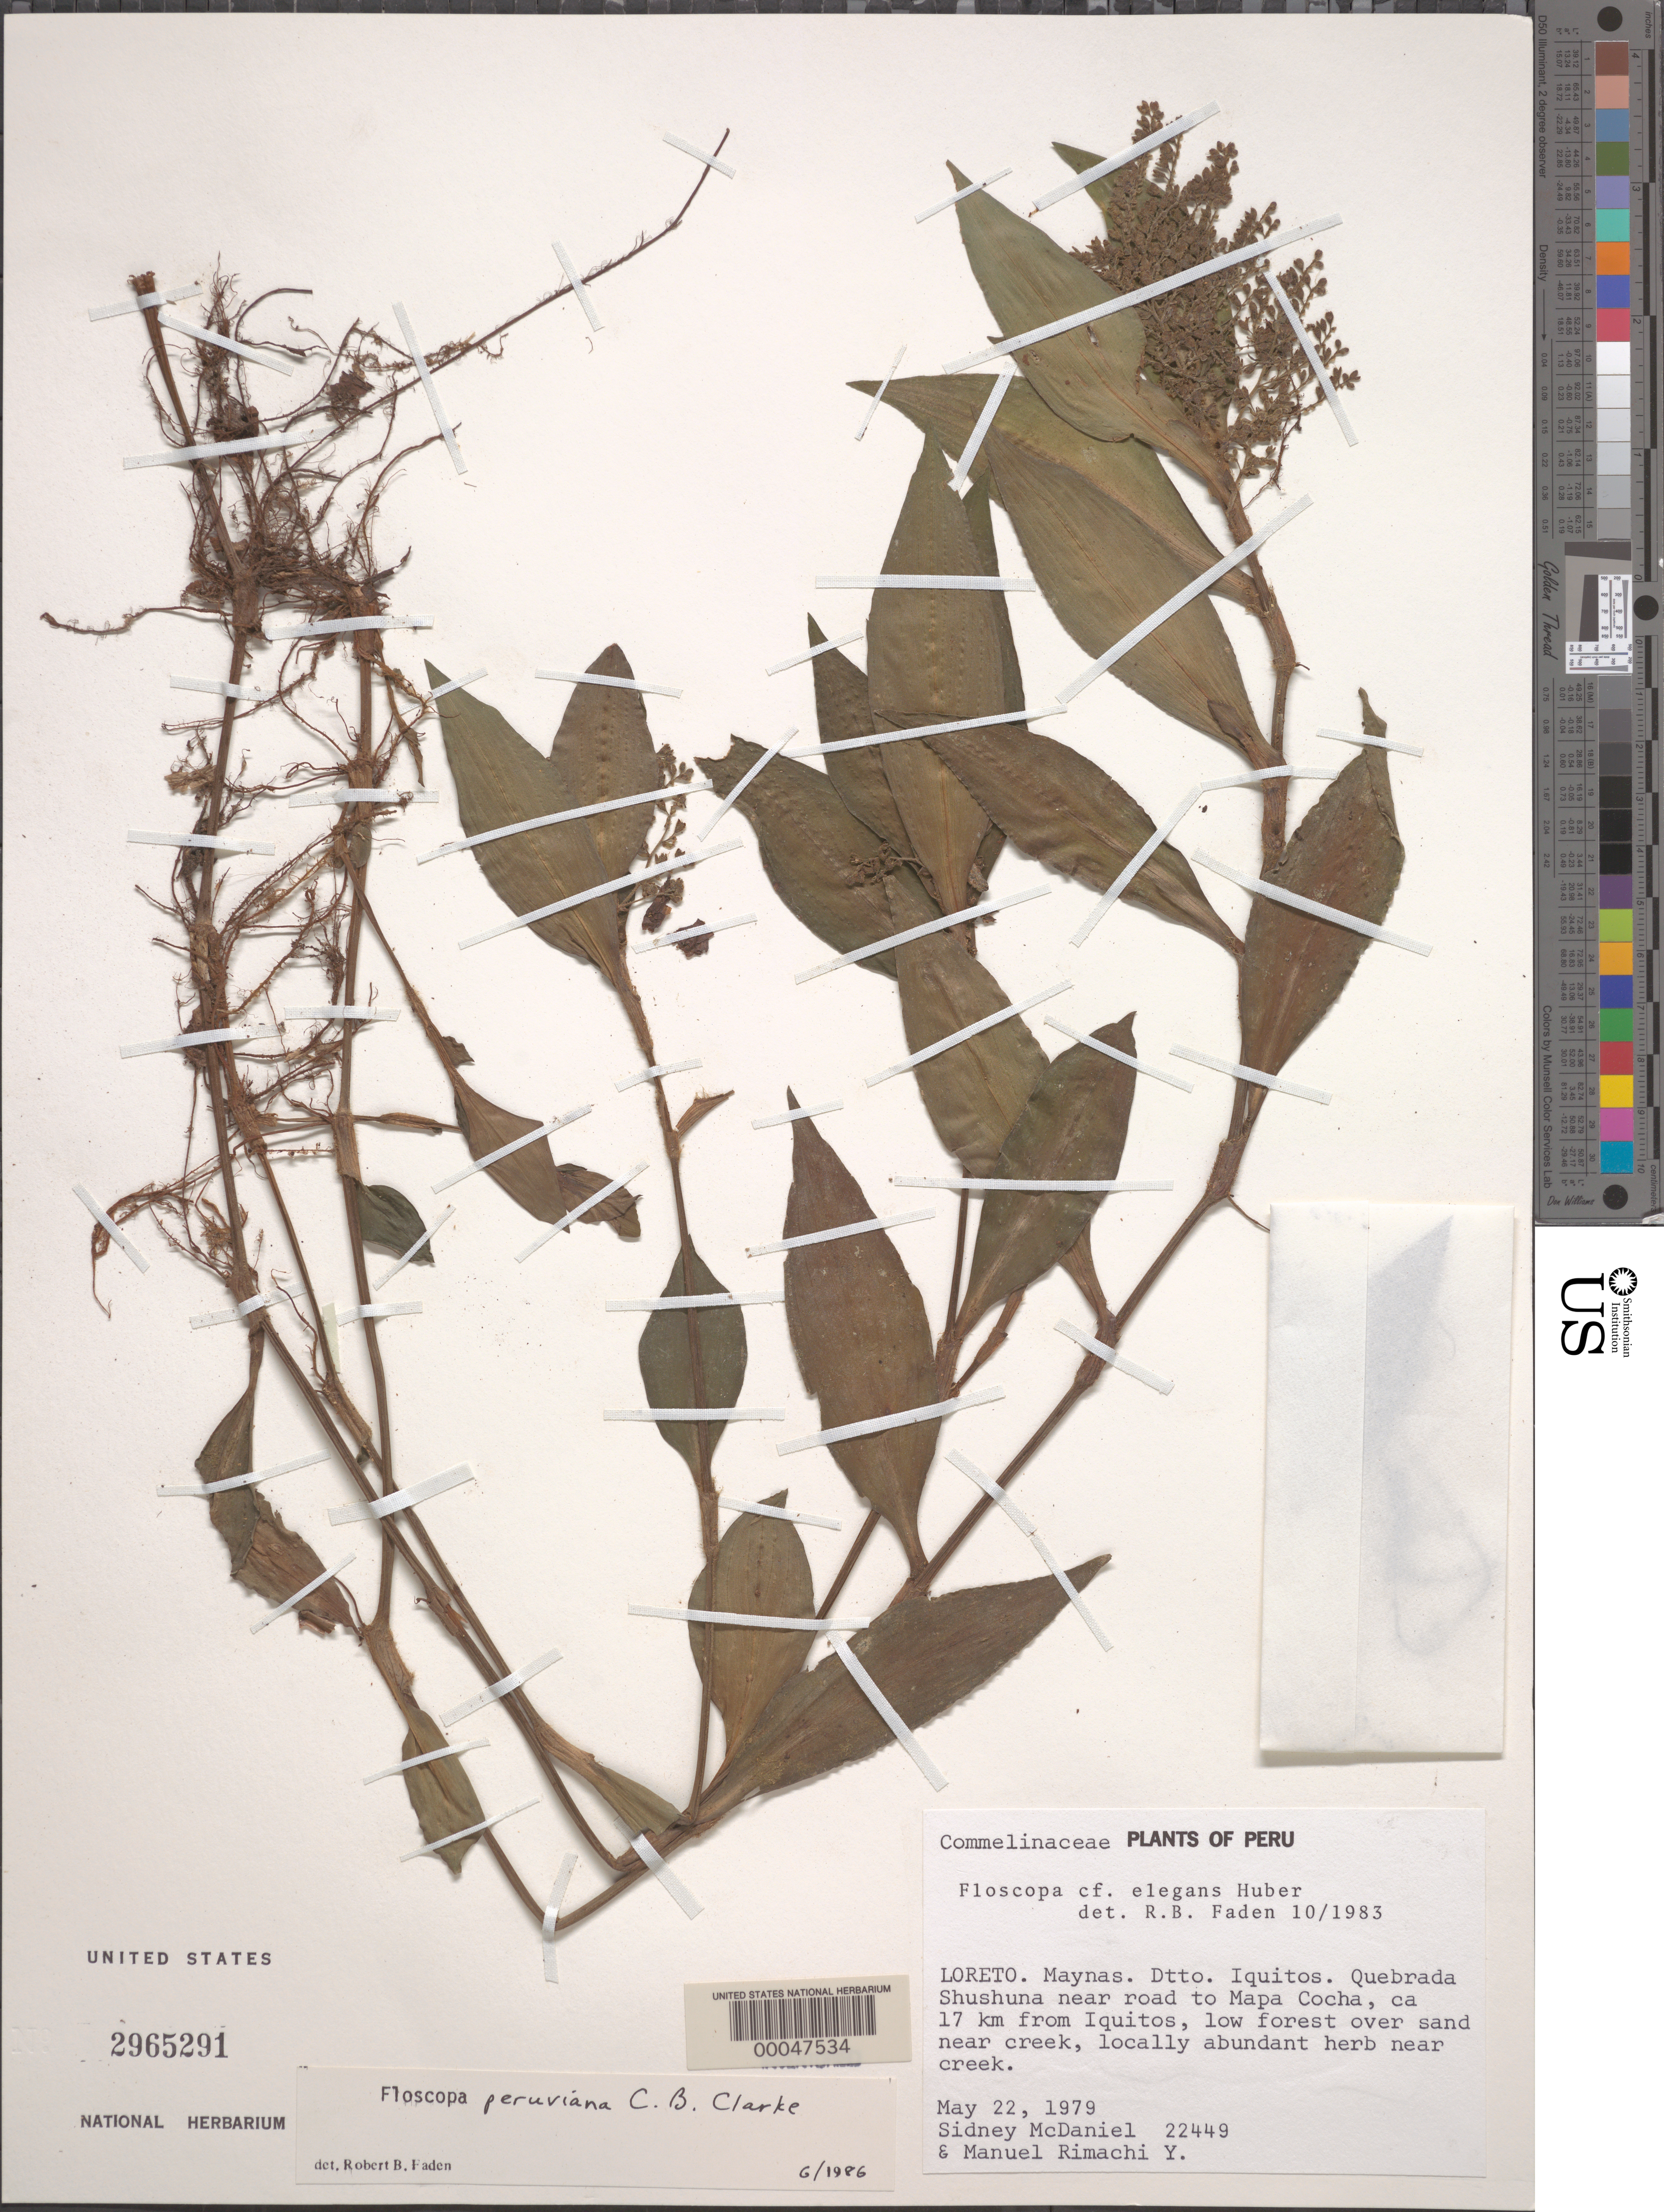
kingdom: Plantae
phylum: Tracheophyta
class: Liliopsida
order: Commelinales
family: Commelinaceae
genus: Floscopa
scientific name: Floscopa peruviana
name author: Hassk. ex C.B. Clarke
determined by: Faden, Robert B., (US), Smithsonian Institution - National Museum of Natural History (UNITED STATES)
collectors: S. T. McDaniel & M. Rimachi Y.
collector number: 22449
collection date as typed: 22 May 1979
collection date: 1979-05-22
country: Peru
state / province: Loreto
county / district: Maynas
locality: Iquitos, quebrada shushuna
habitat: Near creek in low forest, sand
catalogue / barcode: US 2965291